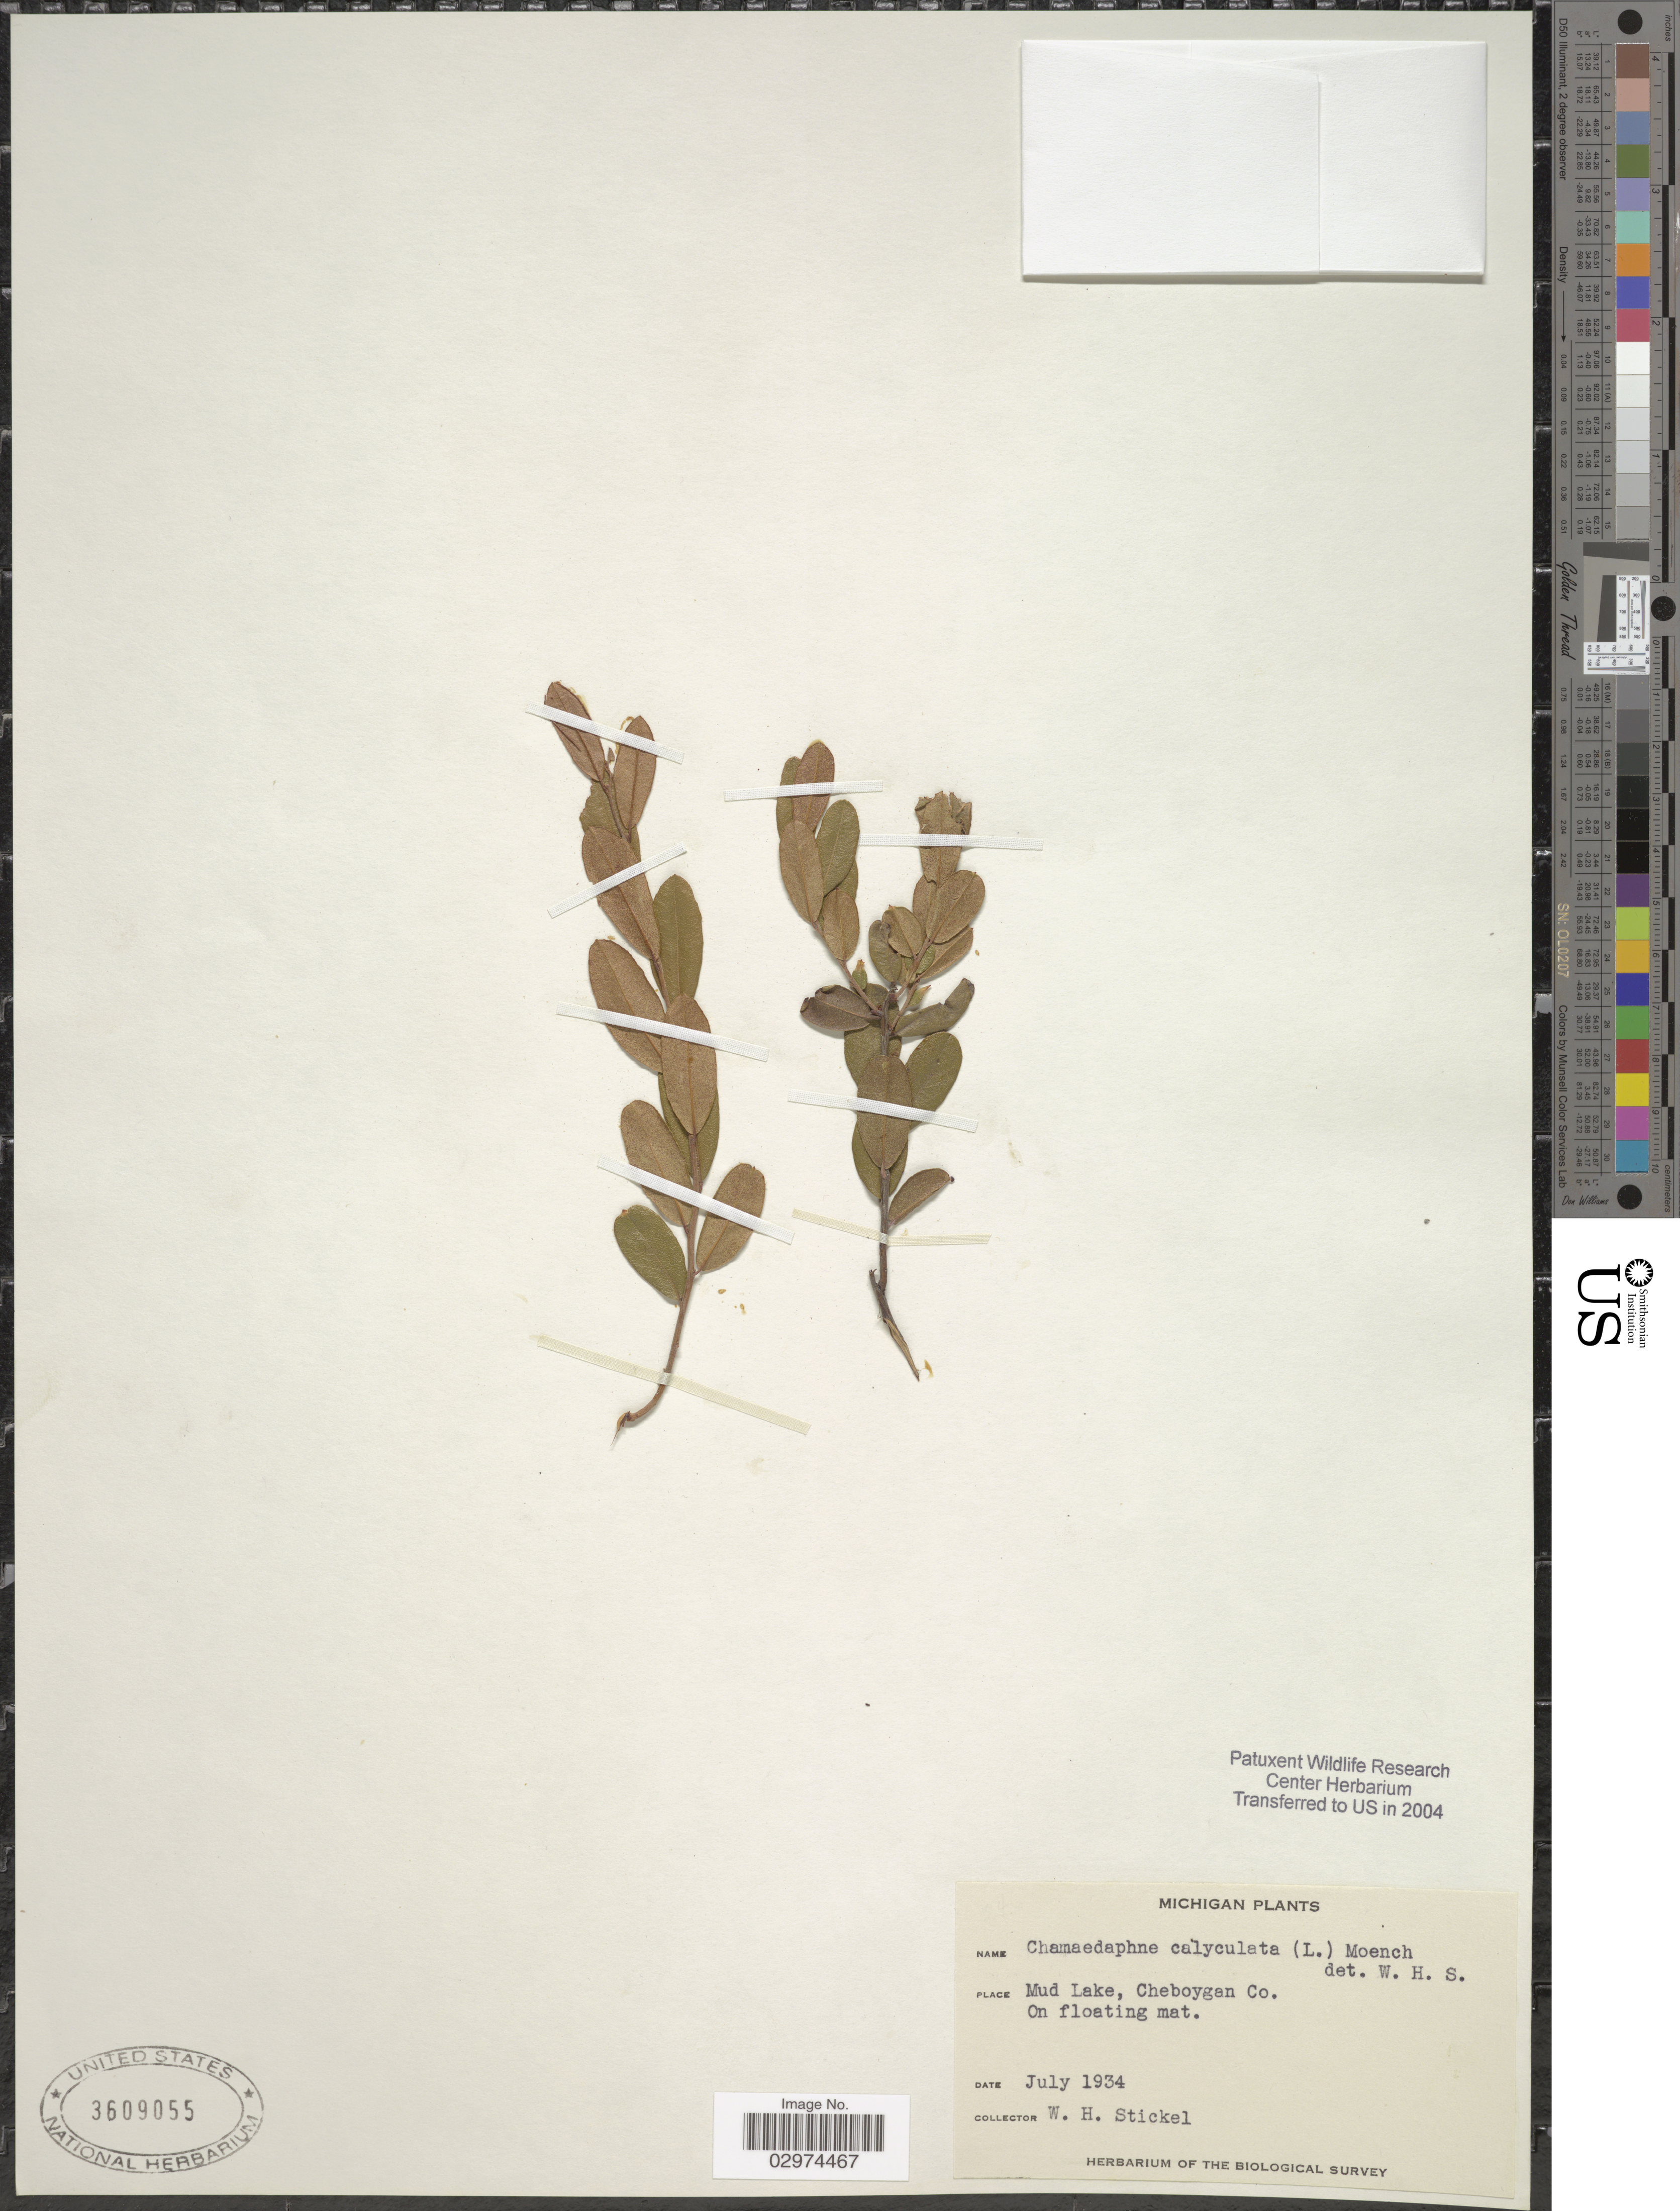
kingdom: Plantae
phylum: Tracheophyta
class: Magnoliopsida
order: Ericales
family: Ericaceae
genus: Chamaedaphne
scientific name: Chamaedaphne calyculata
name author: (L.) Moench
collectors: W. Stickel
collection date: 1934-07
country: United States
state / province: Michigan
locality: Mud Lake, Cheboygan Co.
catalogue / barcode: US 3609055